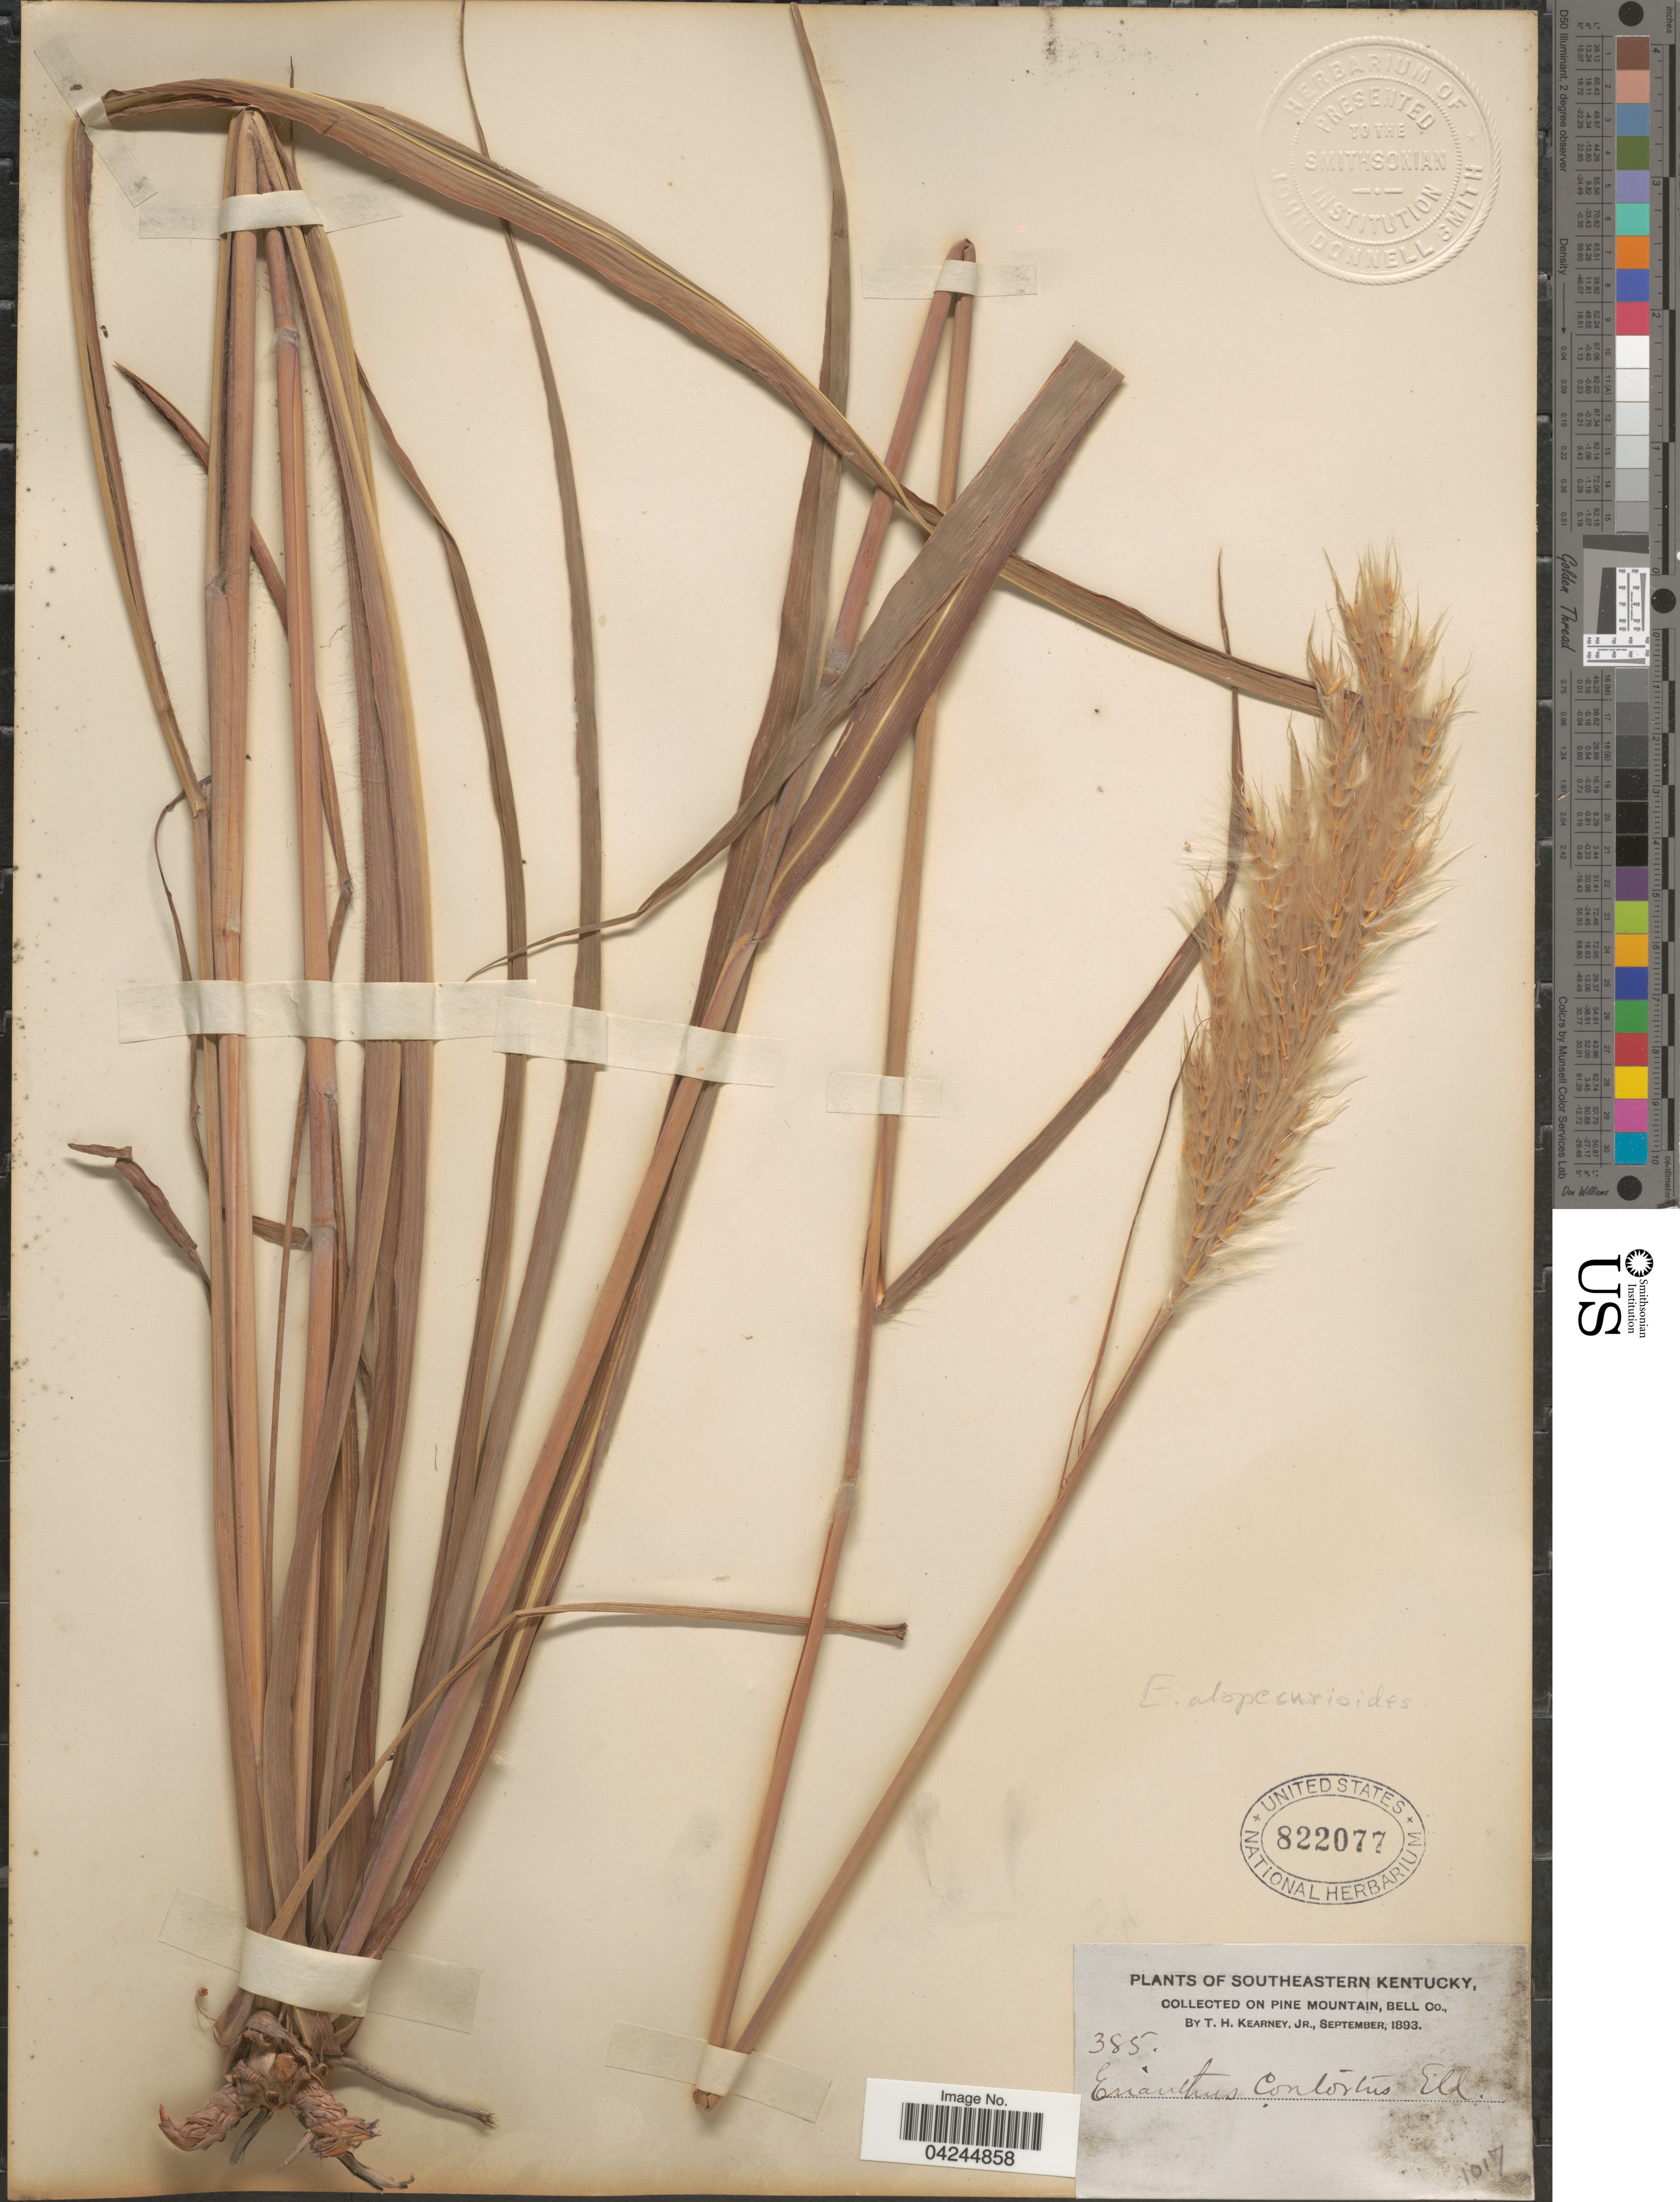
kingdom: Plantae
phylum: Tracheophyta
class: Liliopsida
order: Poales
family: Poaceae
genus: Erianthus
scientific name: Erianthus alopecuroides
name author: Elliott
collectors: T. H. Kearney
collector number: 385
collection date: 1893-09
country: United States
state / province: Kentucky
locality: Southeastern Kentucky, on Pine Mountain, Bell Co.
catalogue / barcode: US 822077